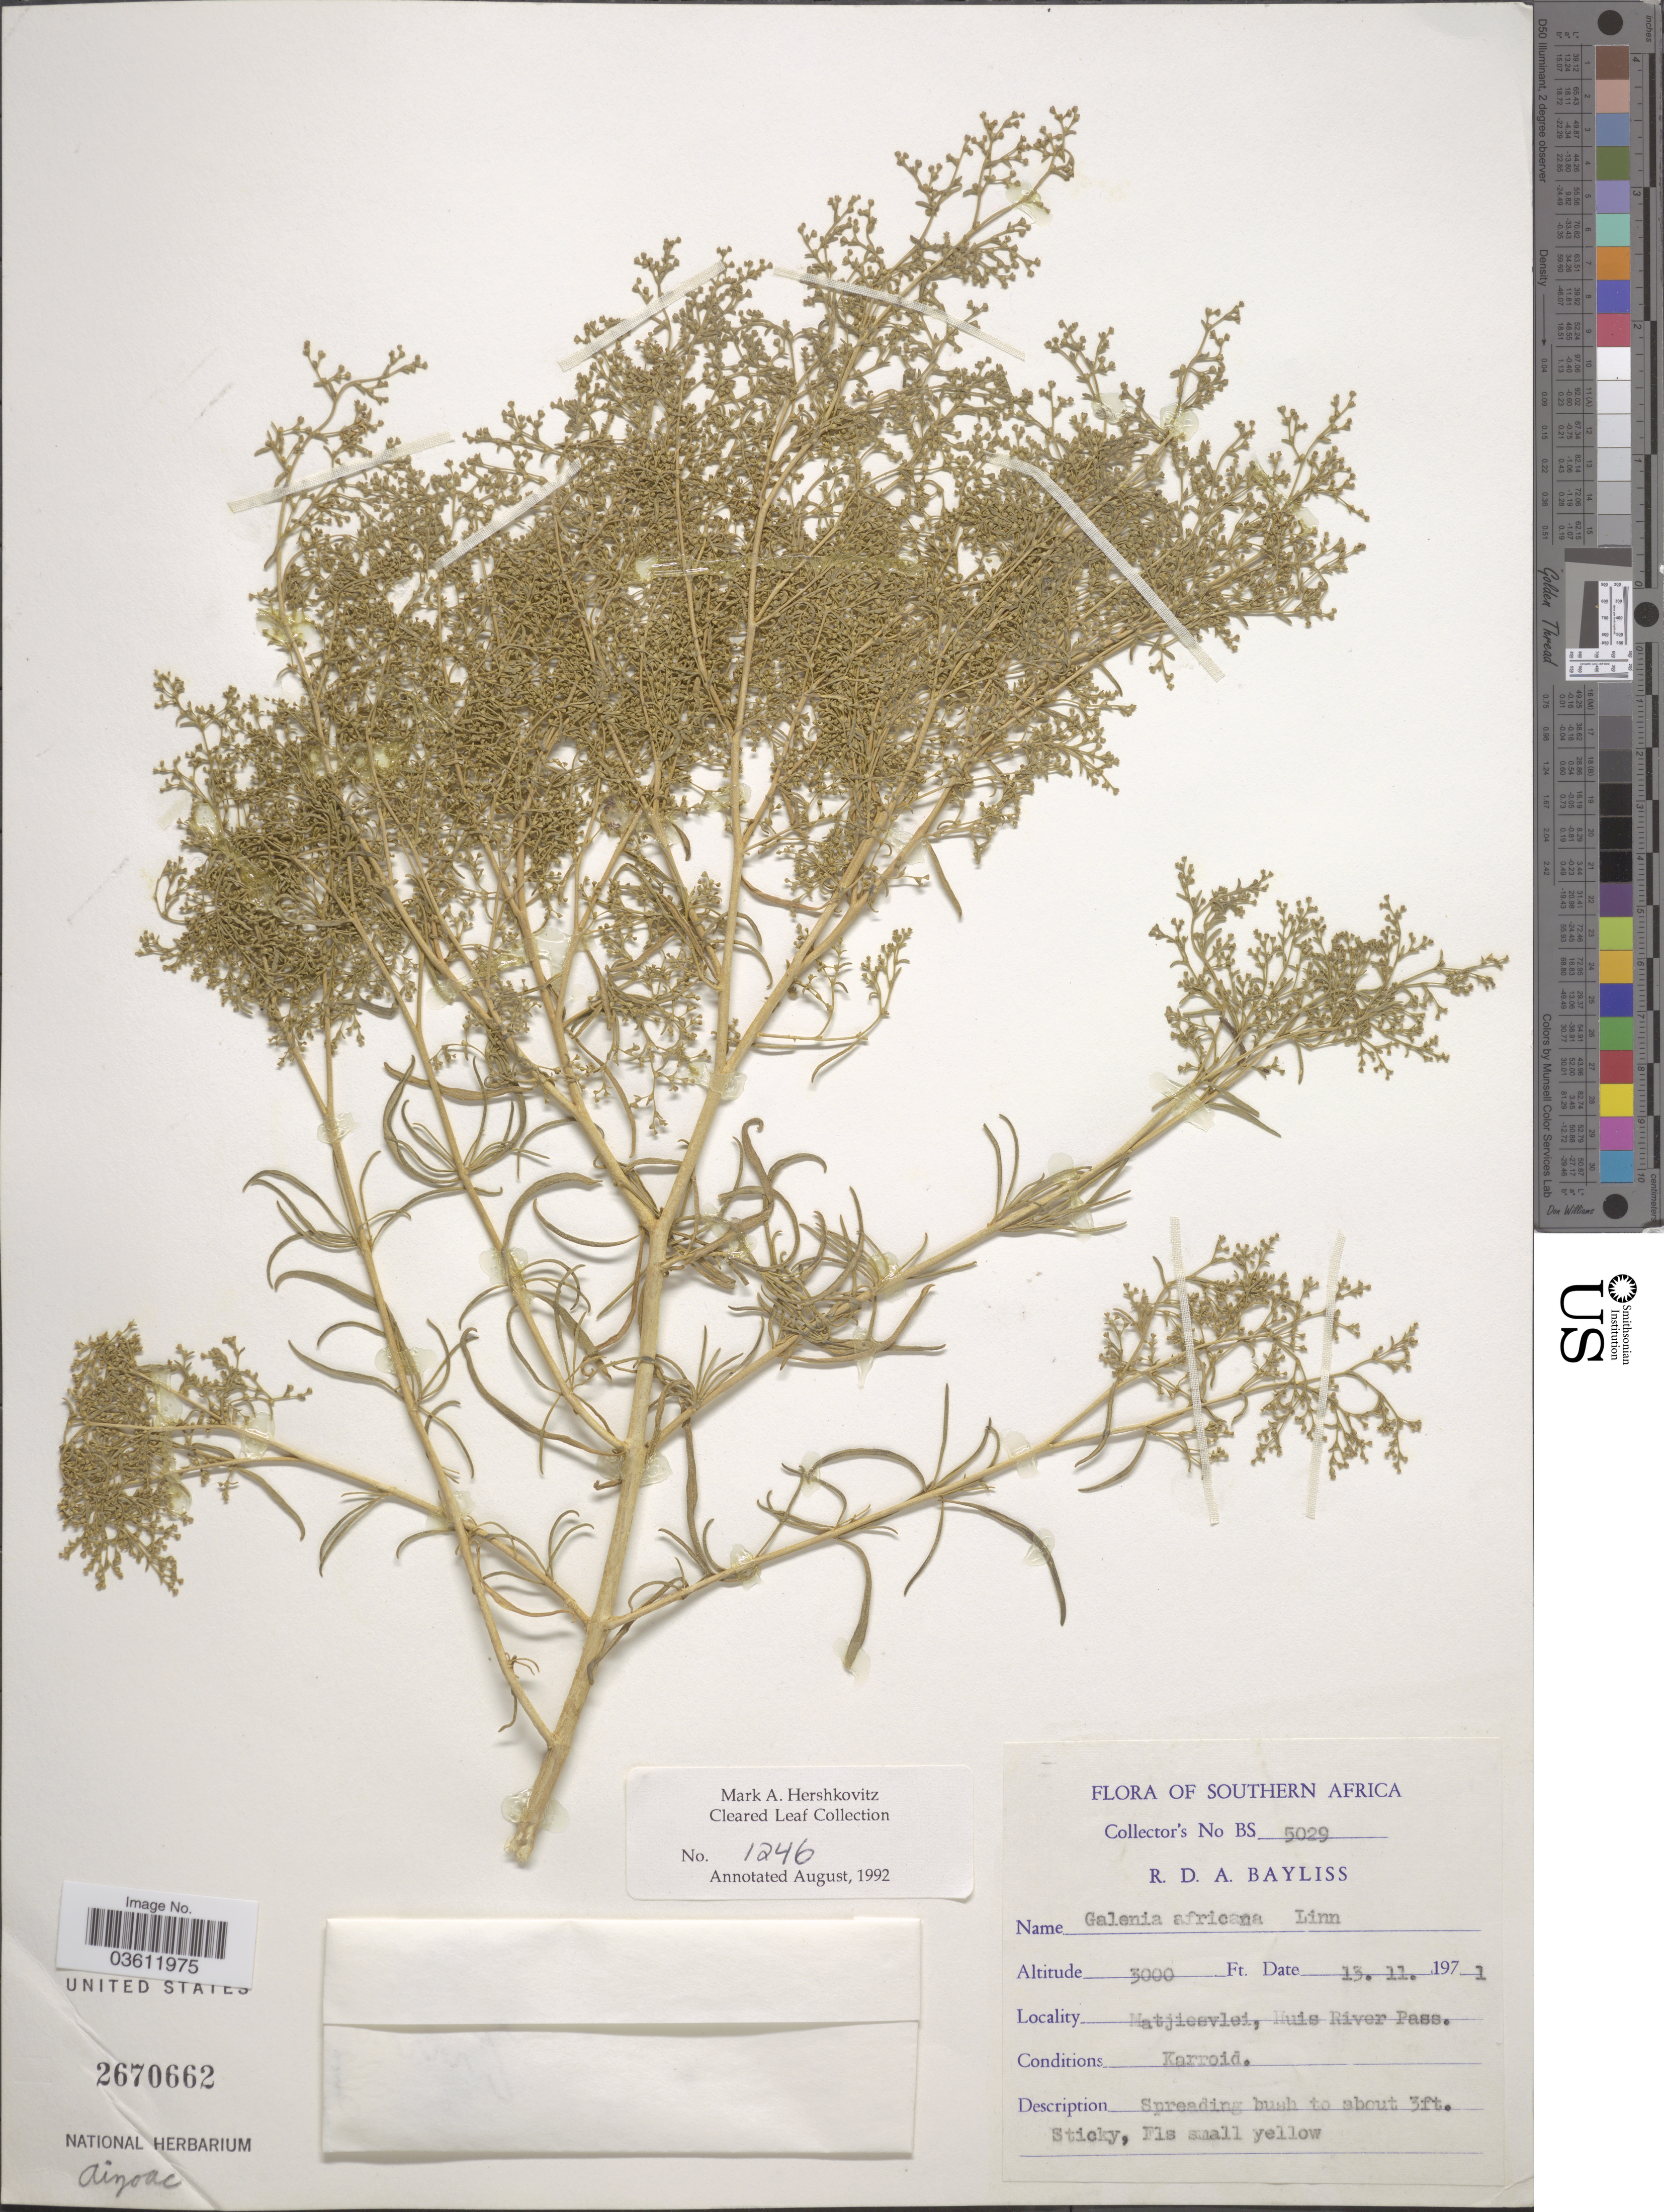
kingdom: Plantae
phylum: Tracheophyta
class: Magnoliopsida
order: Caryophyllales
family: Aizoaceae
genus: Aizoon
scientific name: Aizoon africanum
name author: (L.) Klak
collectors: R. Bayliss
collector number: BS5029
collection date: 1971-11-13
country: South Africa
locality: Southern Africa. Matjiesvlei, Huis River Pass.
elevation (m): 914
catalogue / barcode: US 2670662